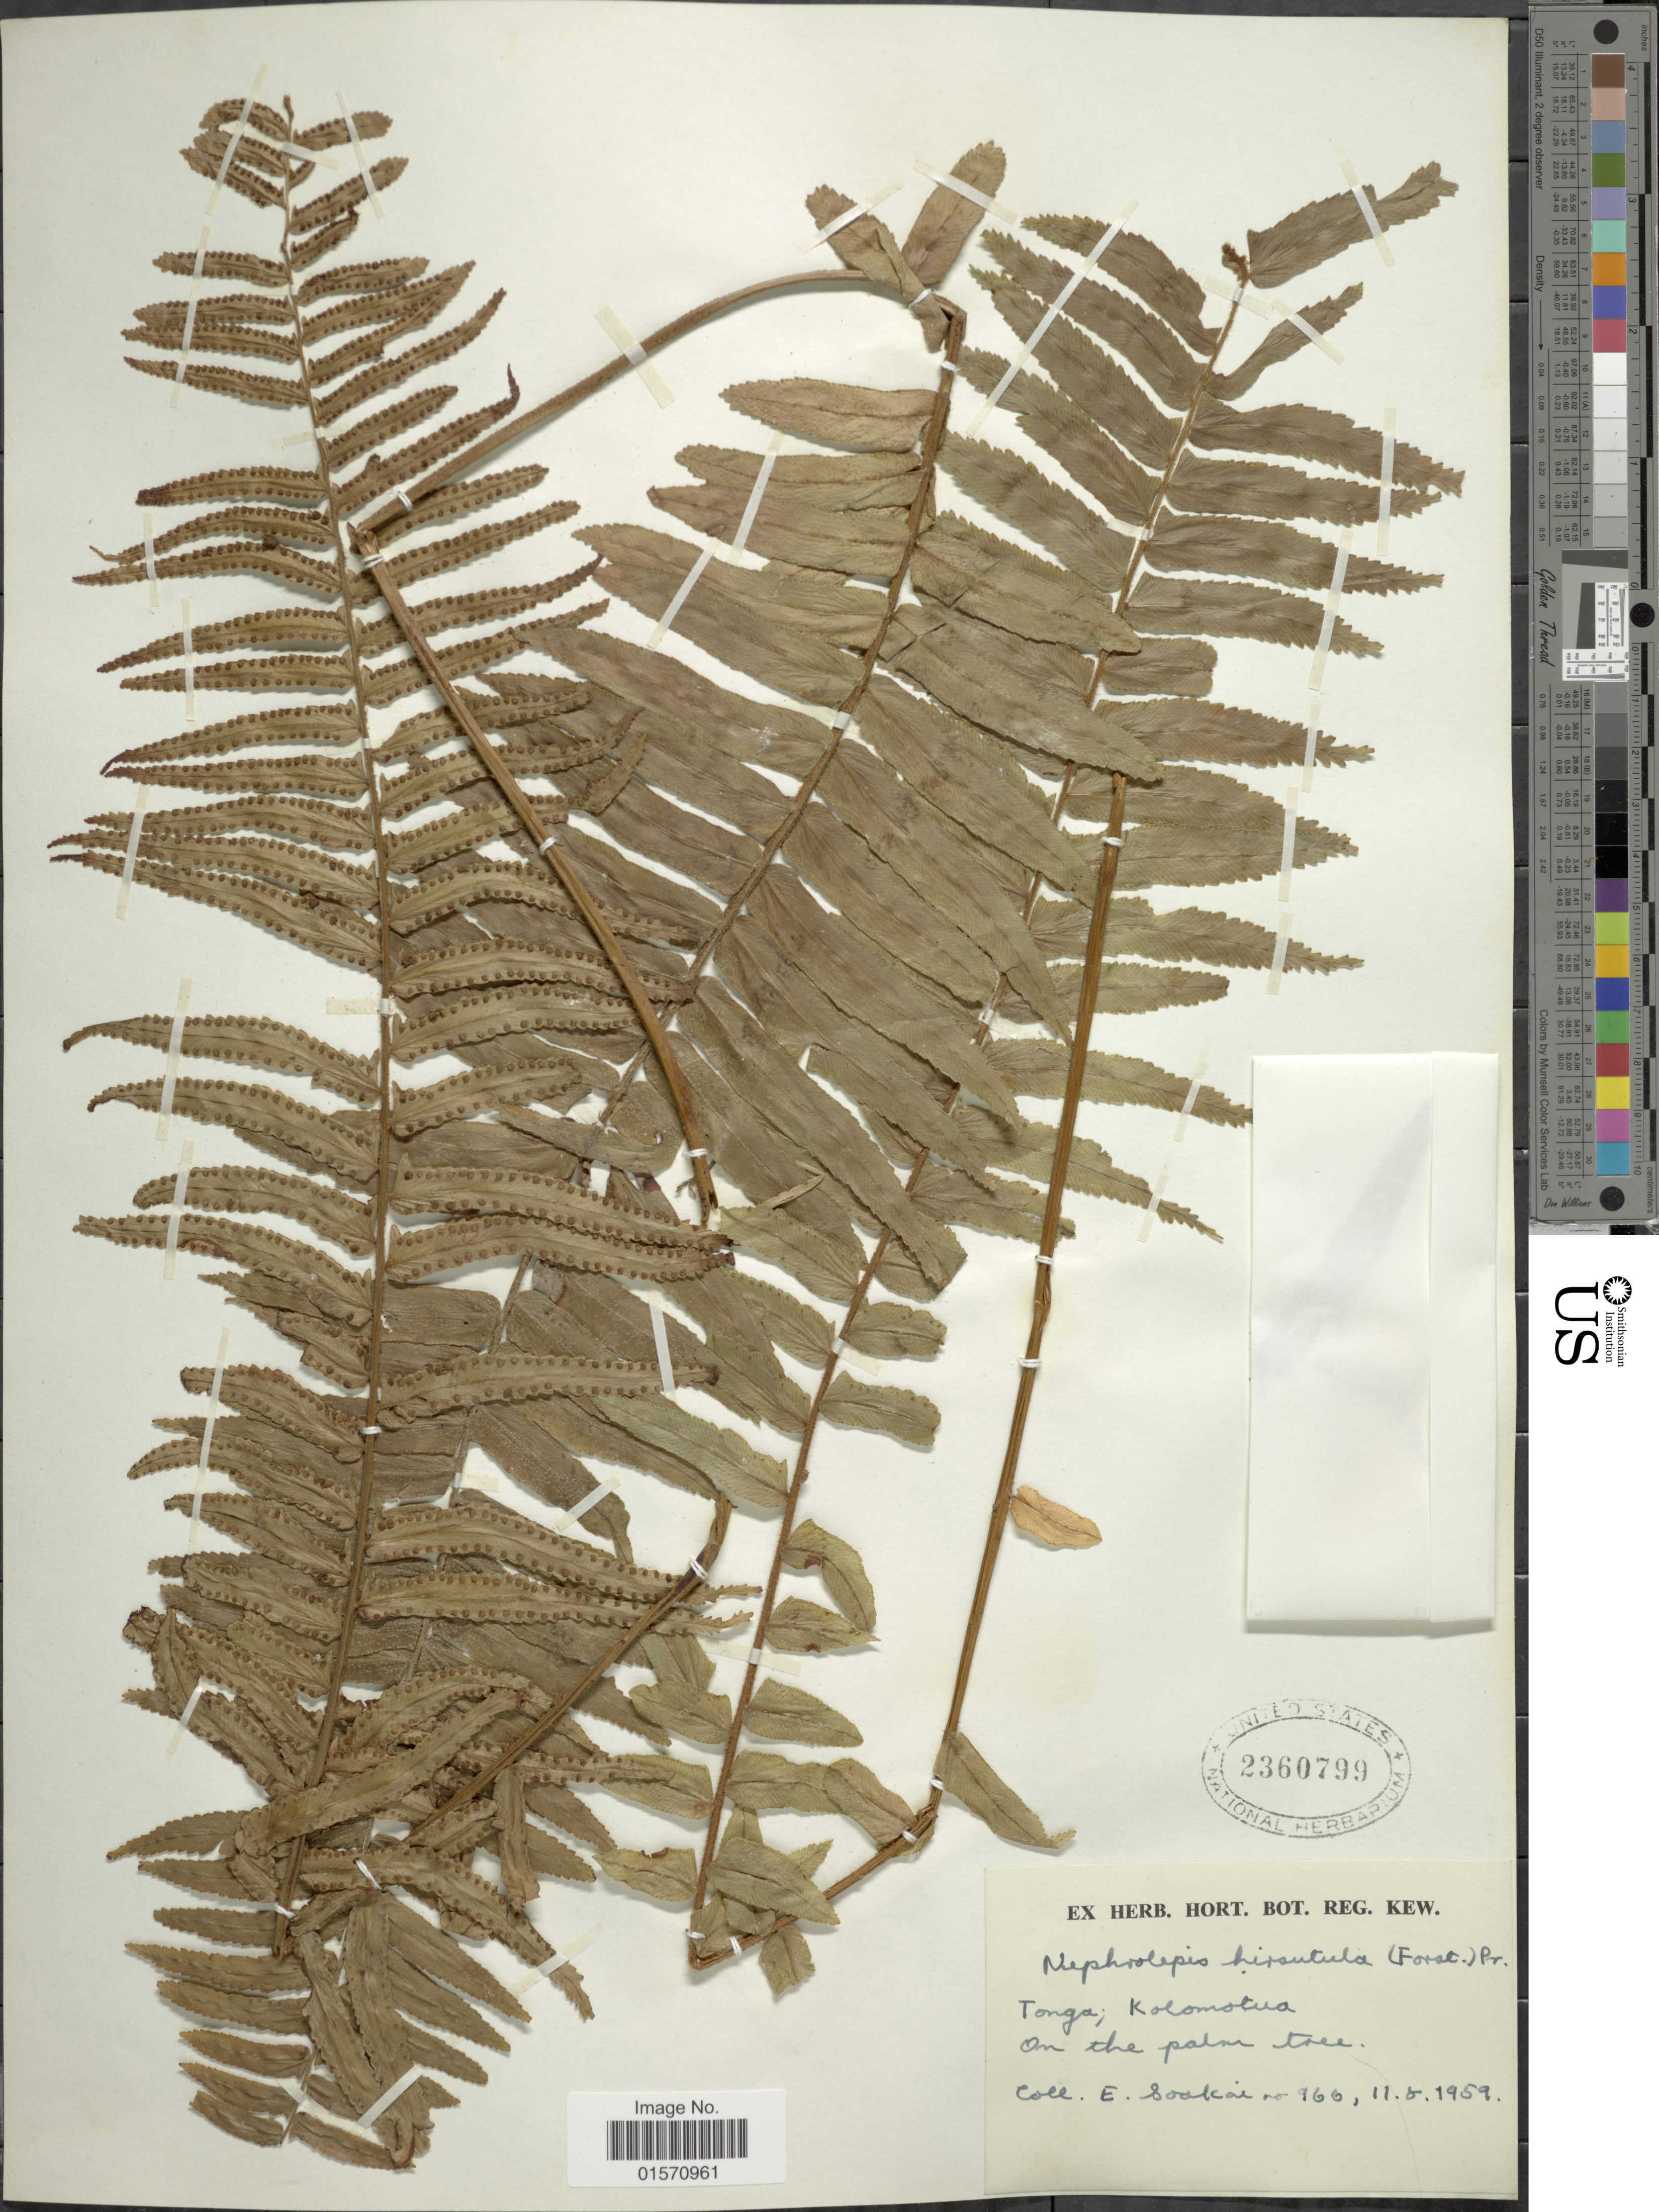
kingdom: Plantae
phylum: Tracheophyta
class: Polypodiopsida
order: Polypodiales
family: Nephrolepidaceae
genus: Nephrolepis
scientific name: Nephrolepis hirsutula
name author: (G. Forst.) C. Presl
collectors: E. Soakai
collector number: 966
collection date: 1959-08-11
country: Tonga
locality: Kolomotua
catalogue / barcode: US 2360799